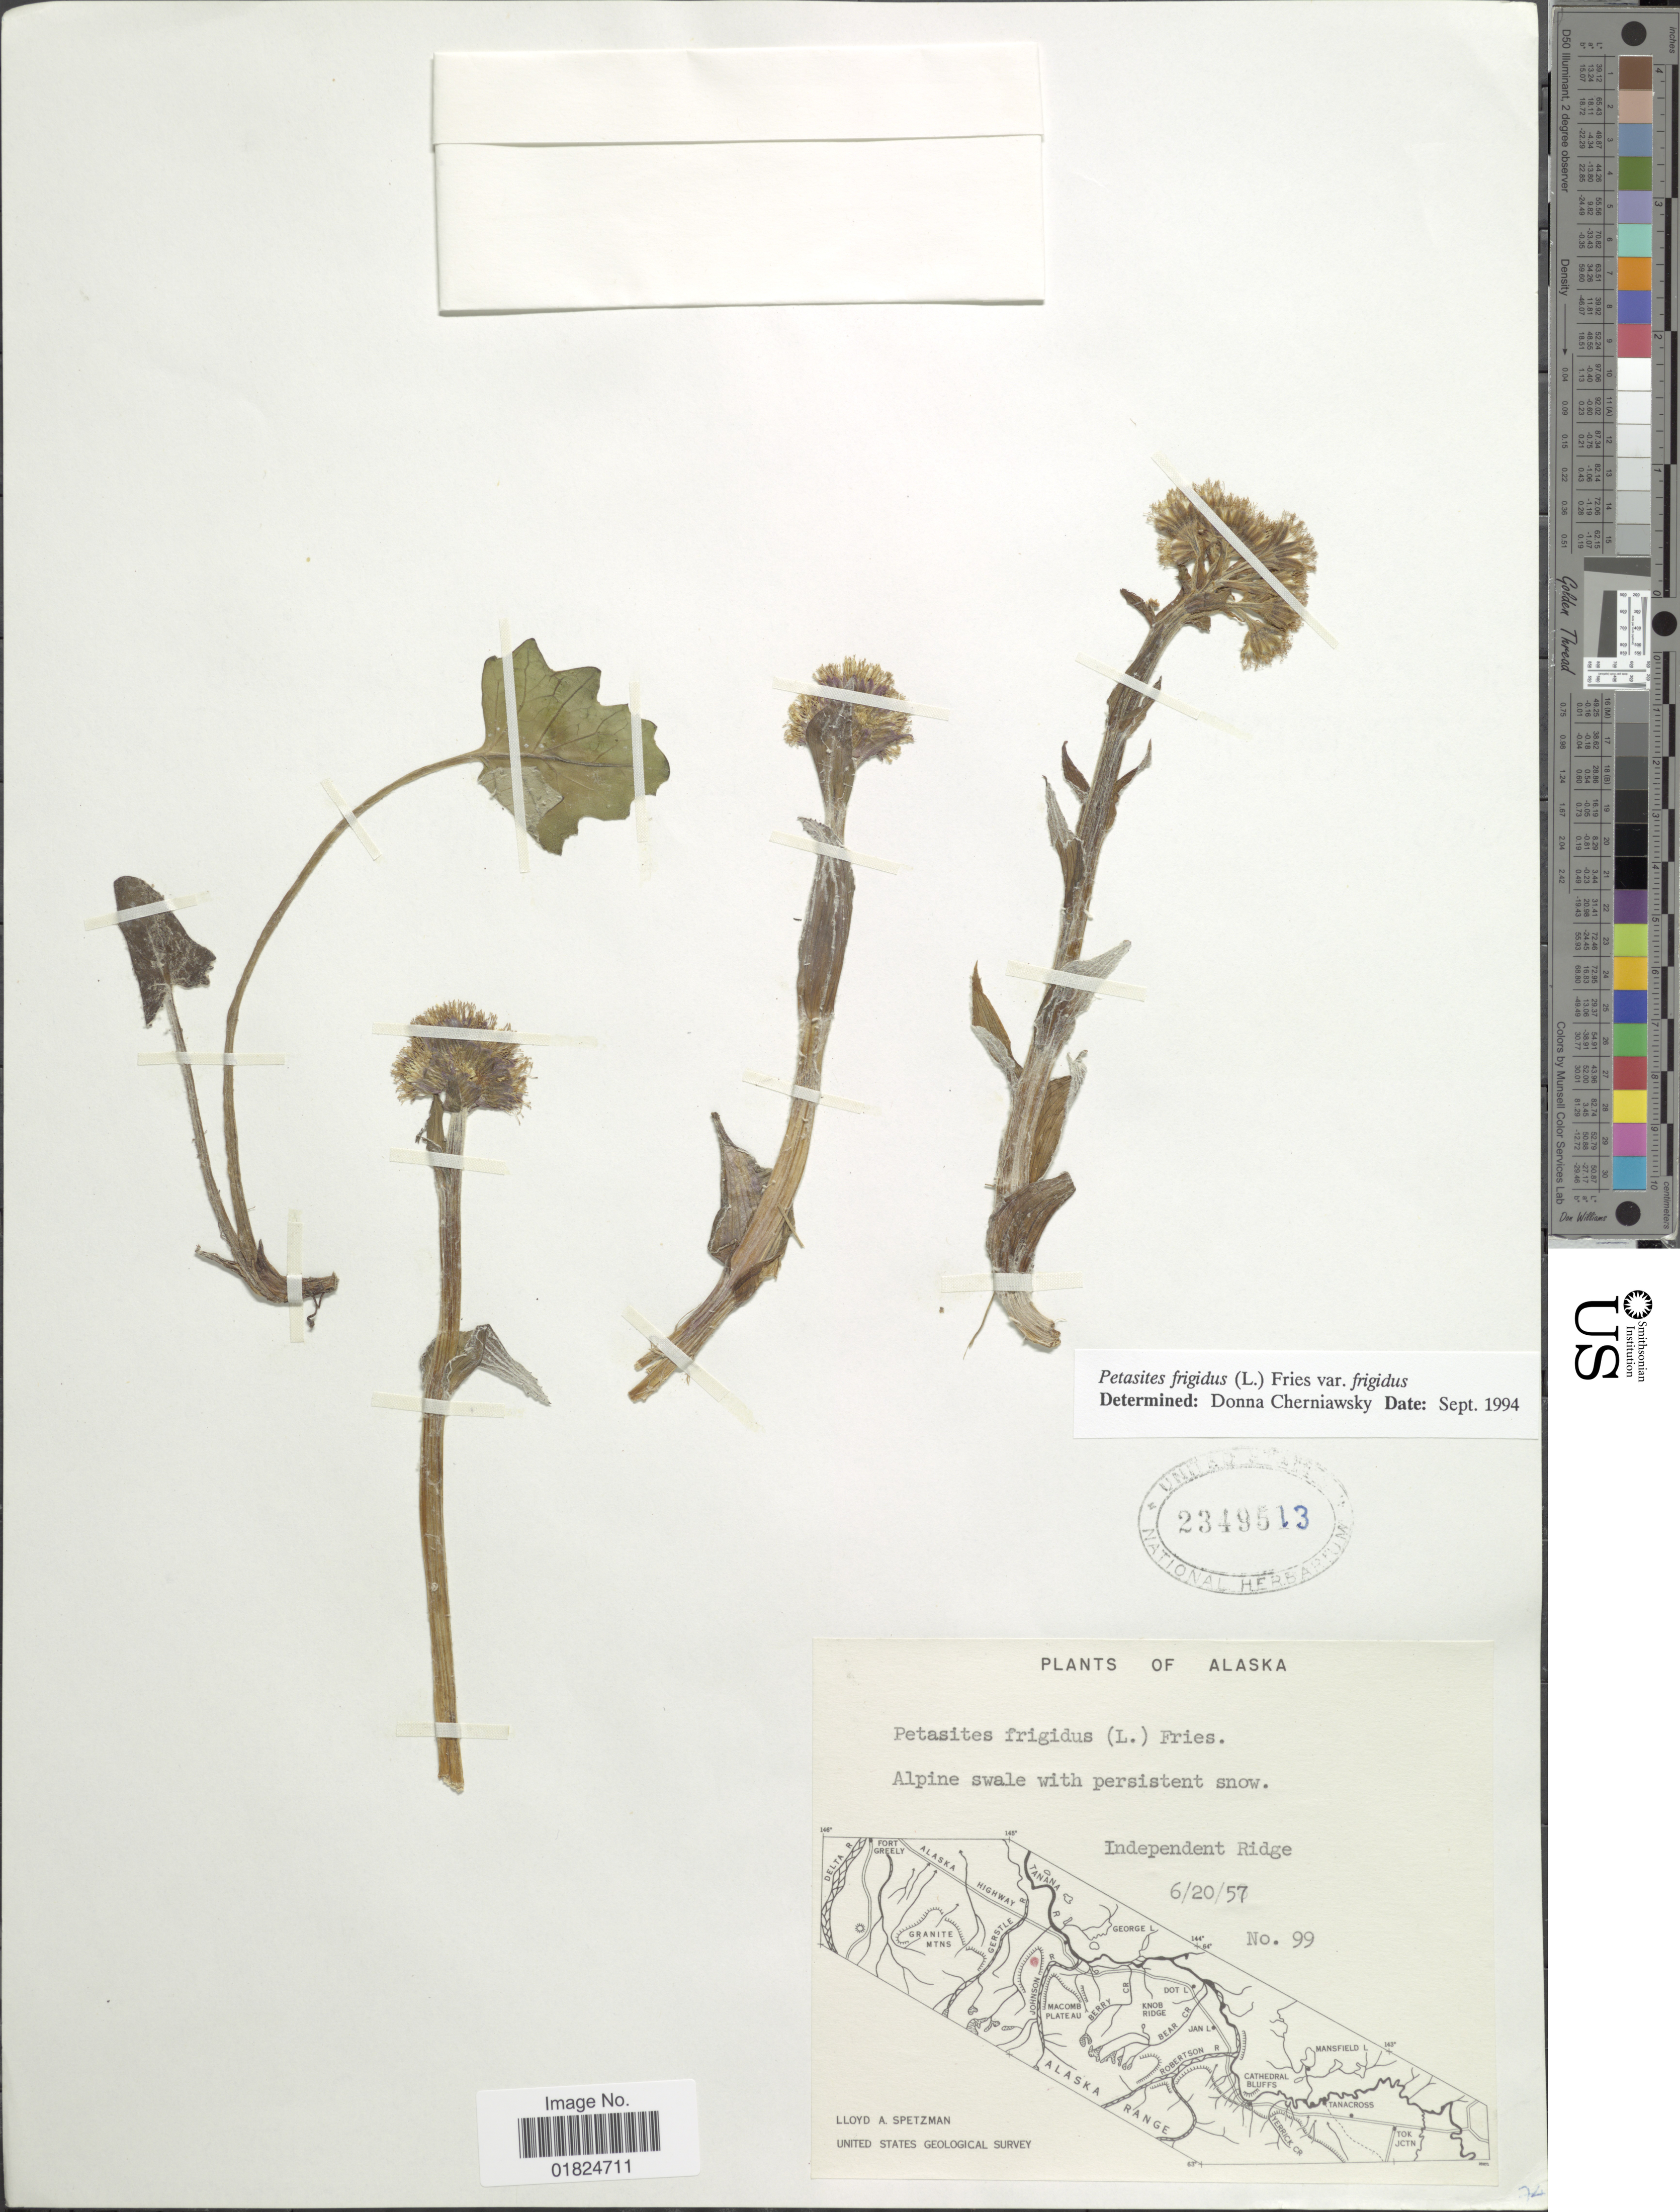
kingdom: Plantae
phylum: Tracheophyta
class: Magnoliopsida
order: Asterales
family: Asteraceae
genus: Petasites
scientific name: Petasites frigidus var. frigidus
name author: (L.) Fr.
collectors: L. Spetzman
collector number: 99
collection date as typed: Transcribed d/m/y: 20/6/57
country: United States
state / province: Alaska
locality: Alaska. Aindepent Ridge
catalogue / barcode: US 2349513